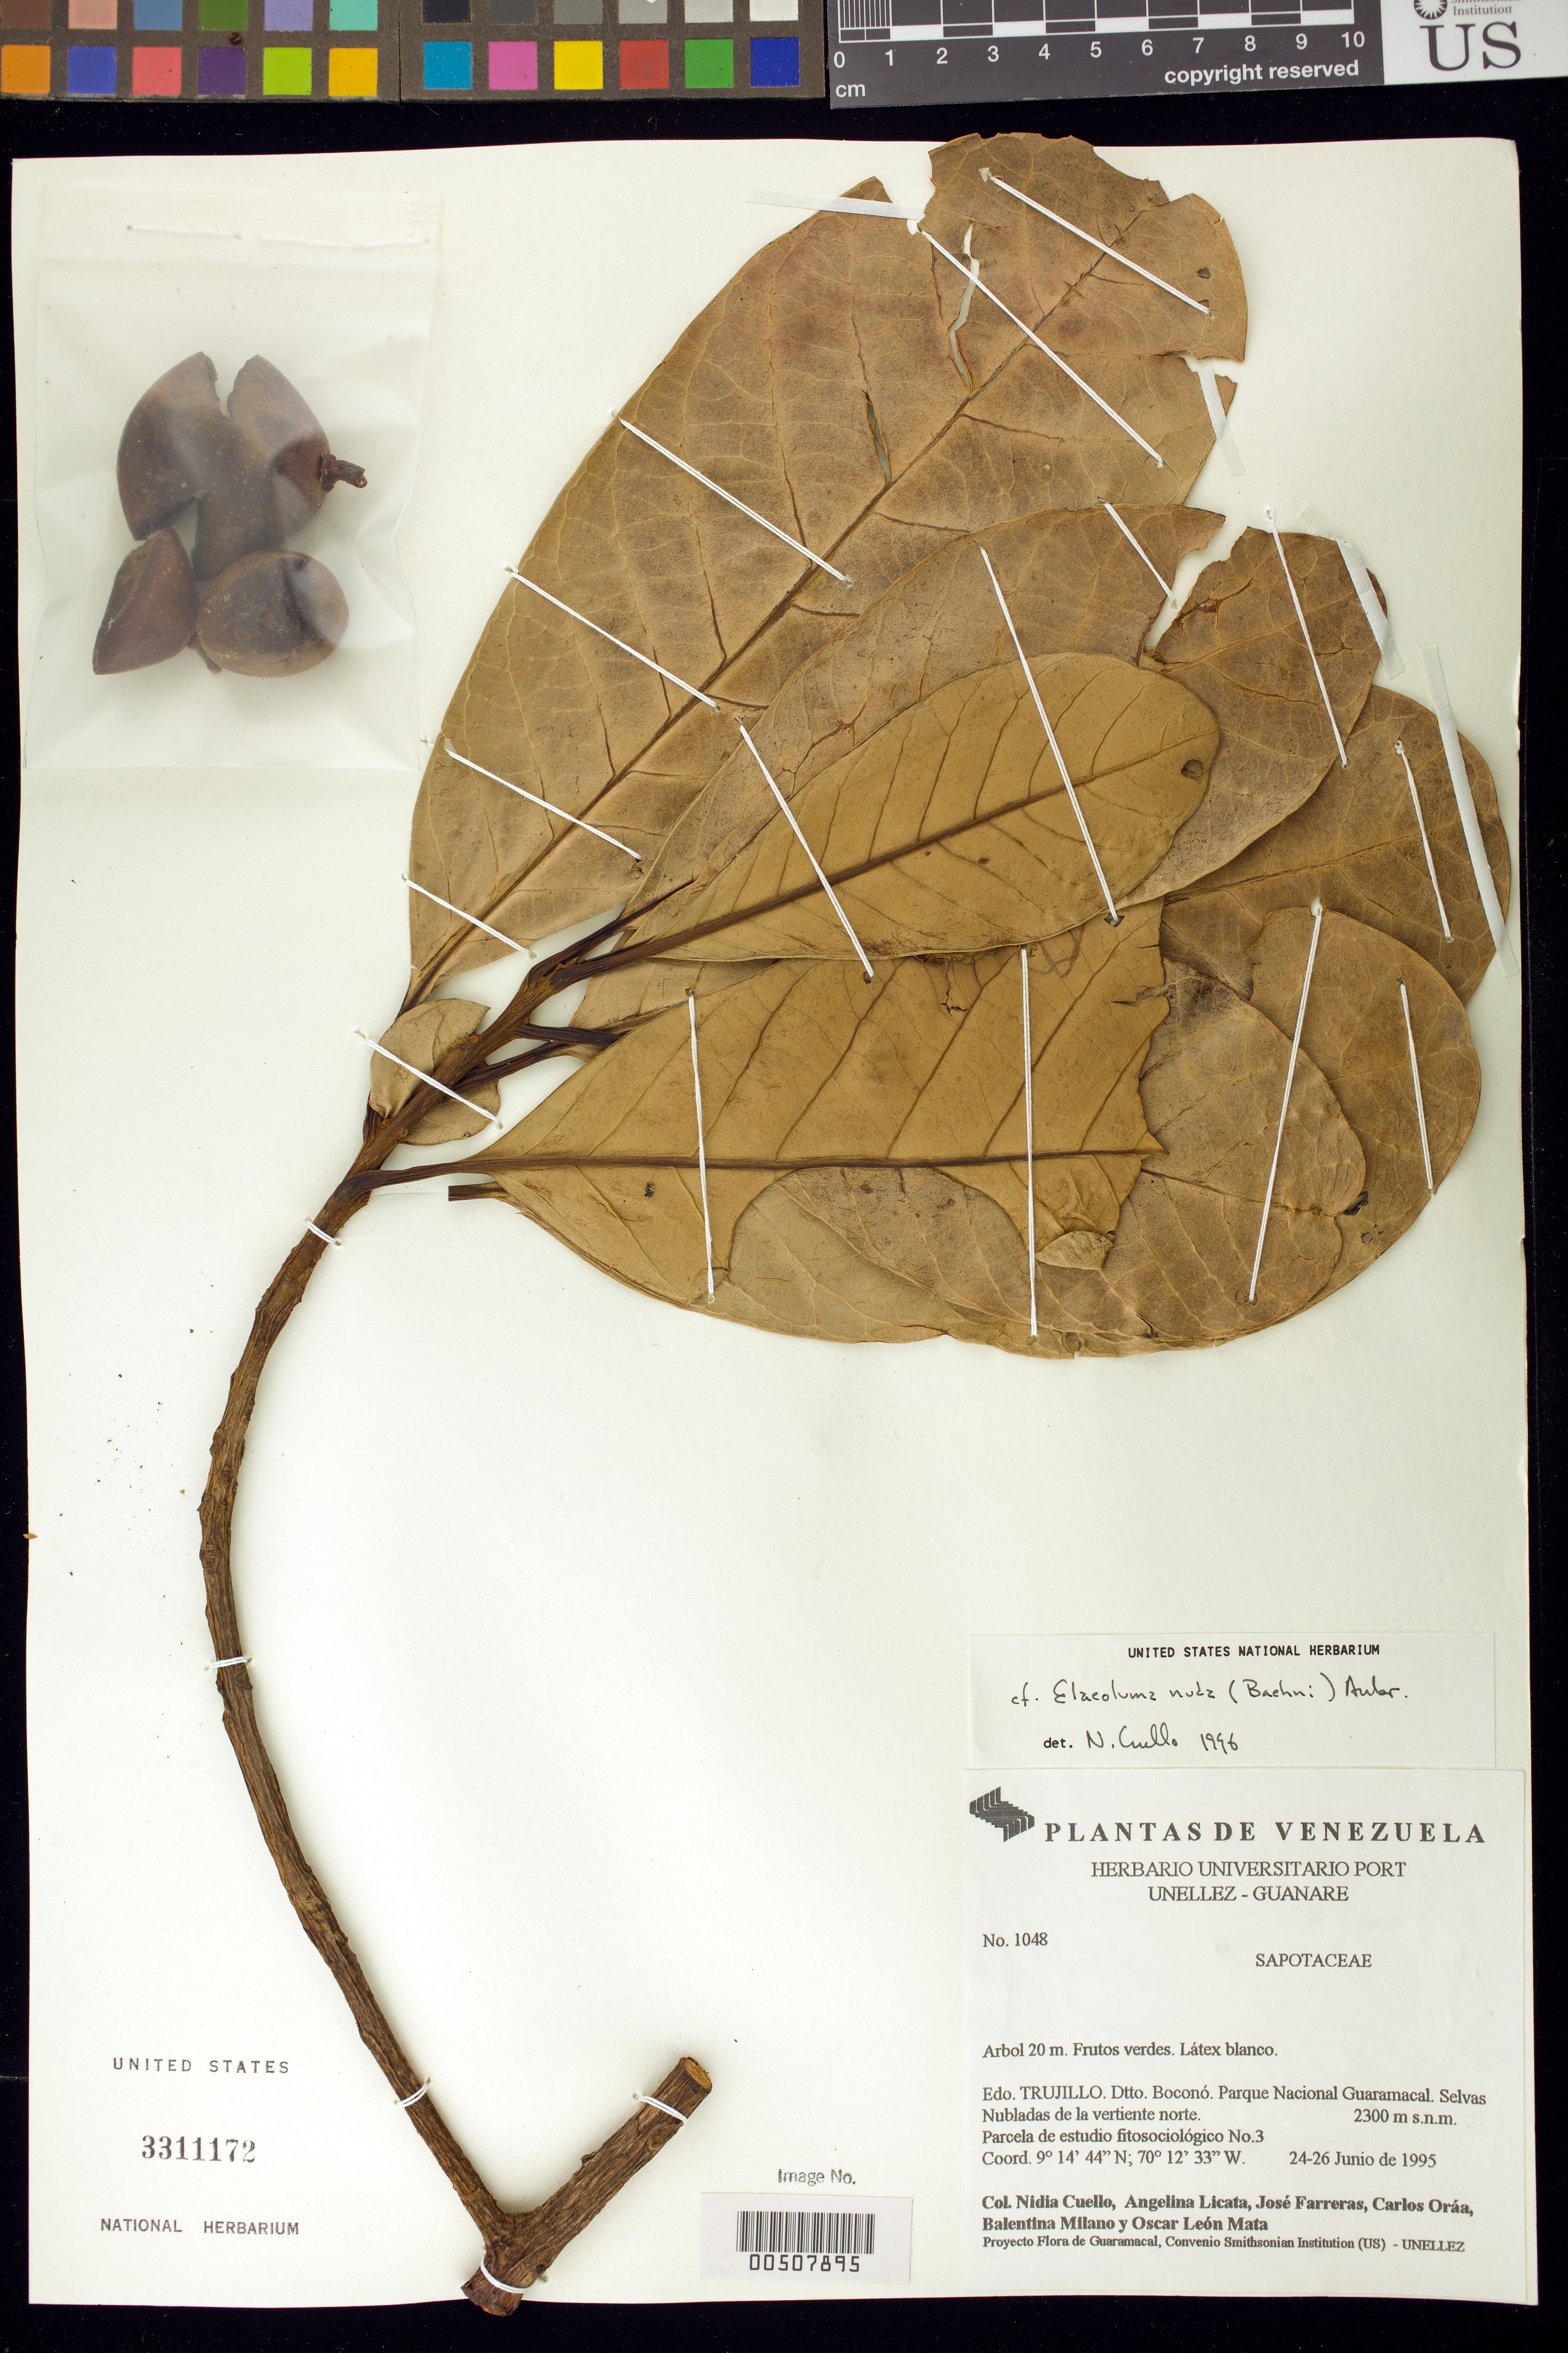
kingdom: Plantae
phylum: Tracheophyta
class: Magnoliopsida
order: Ericales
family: Sapotaceae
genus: Elaeoluma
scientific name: Elaeoluma nuda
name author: (Baehni) Aubrév.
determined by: Cuello, Nidia L.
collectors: N. L. Cuello, A. Licata, J. Farreras, C. Oráa, B. Milano & O. Mata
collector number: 1048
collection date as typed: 24 Jun 1995 to 26 Jun 1995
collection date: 1995-06-24/1995-06-26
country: Venezuela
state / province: Trujillo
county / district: Boconó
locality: Parque Nacional Guaramacal, vertiente N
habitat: Selvas Nubladas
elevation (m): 2300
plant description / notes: MO, PORT, US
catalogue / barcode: US 3311172